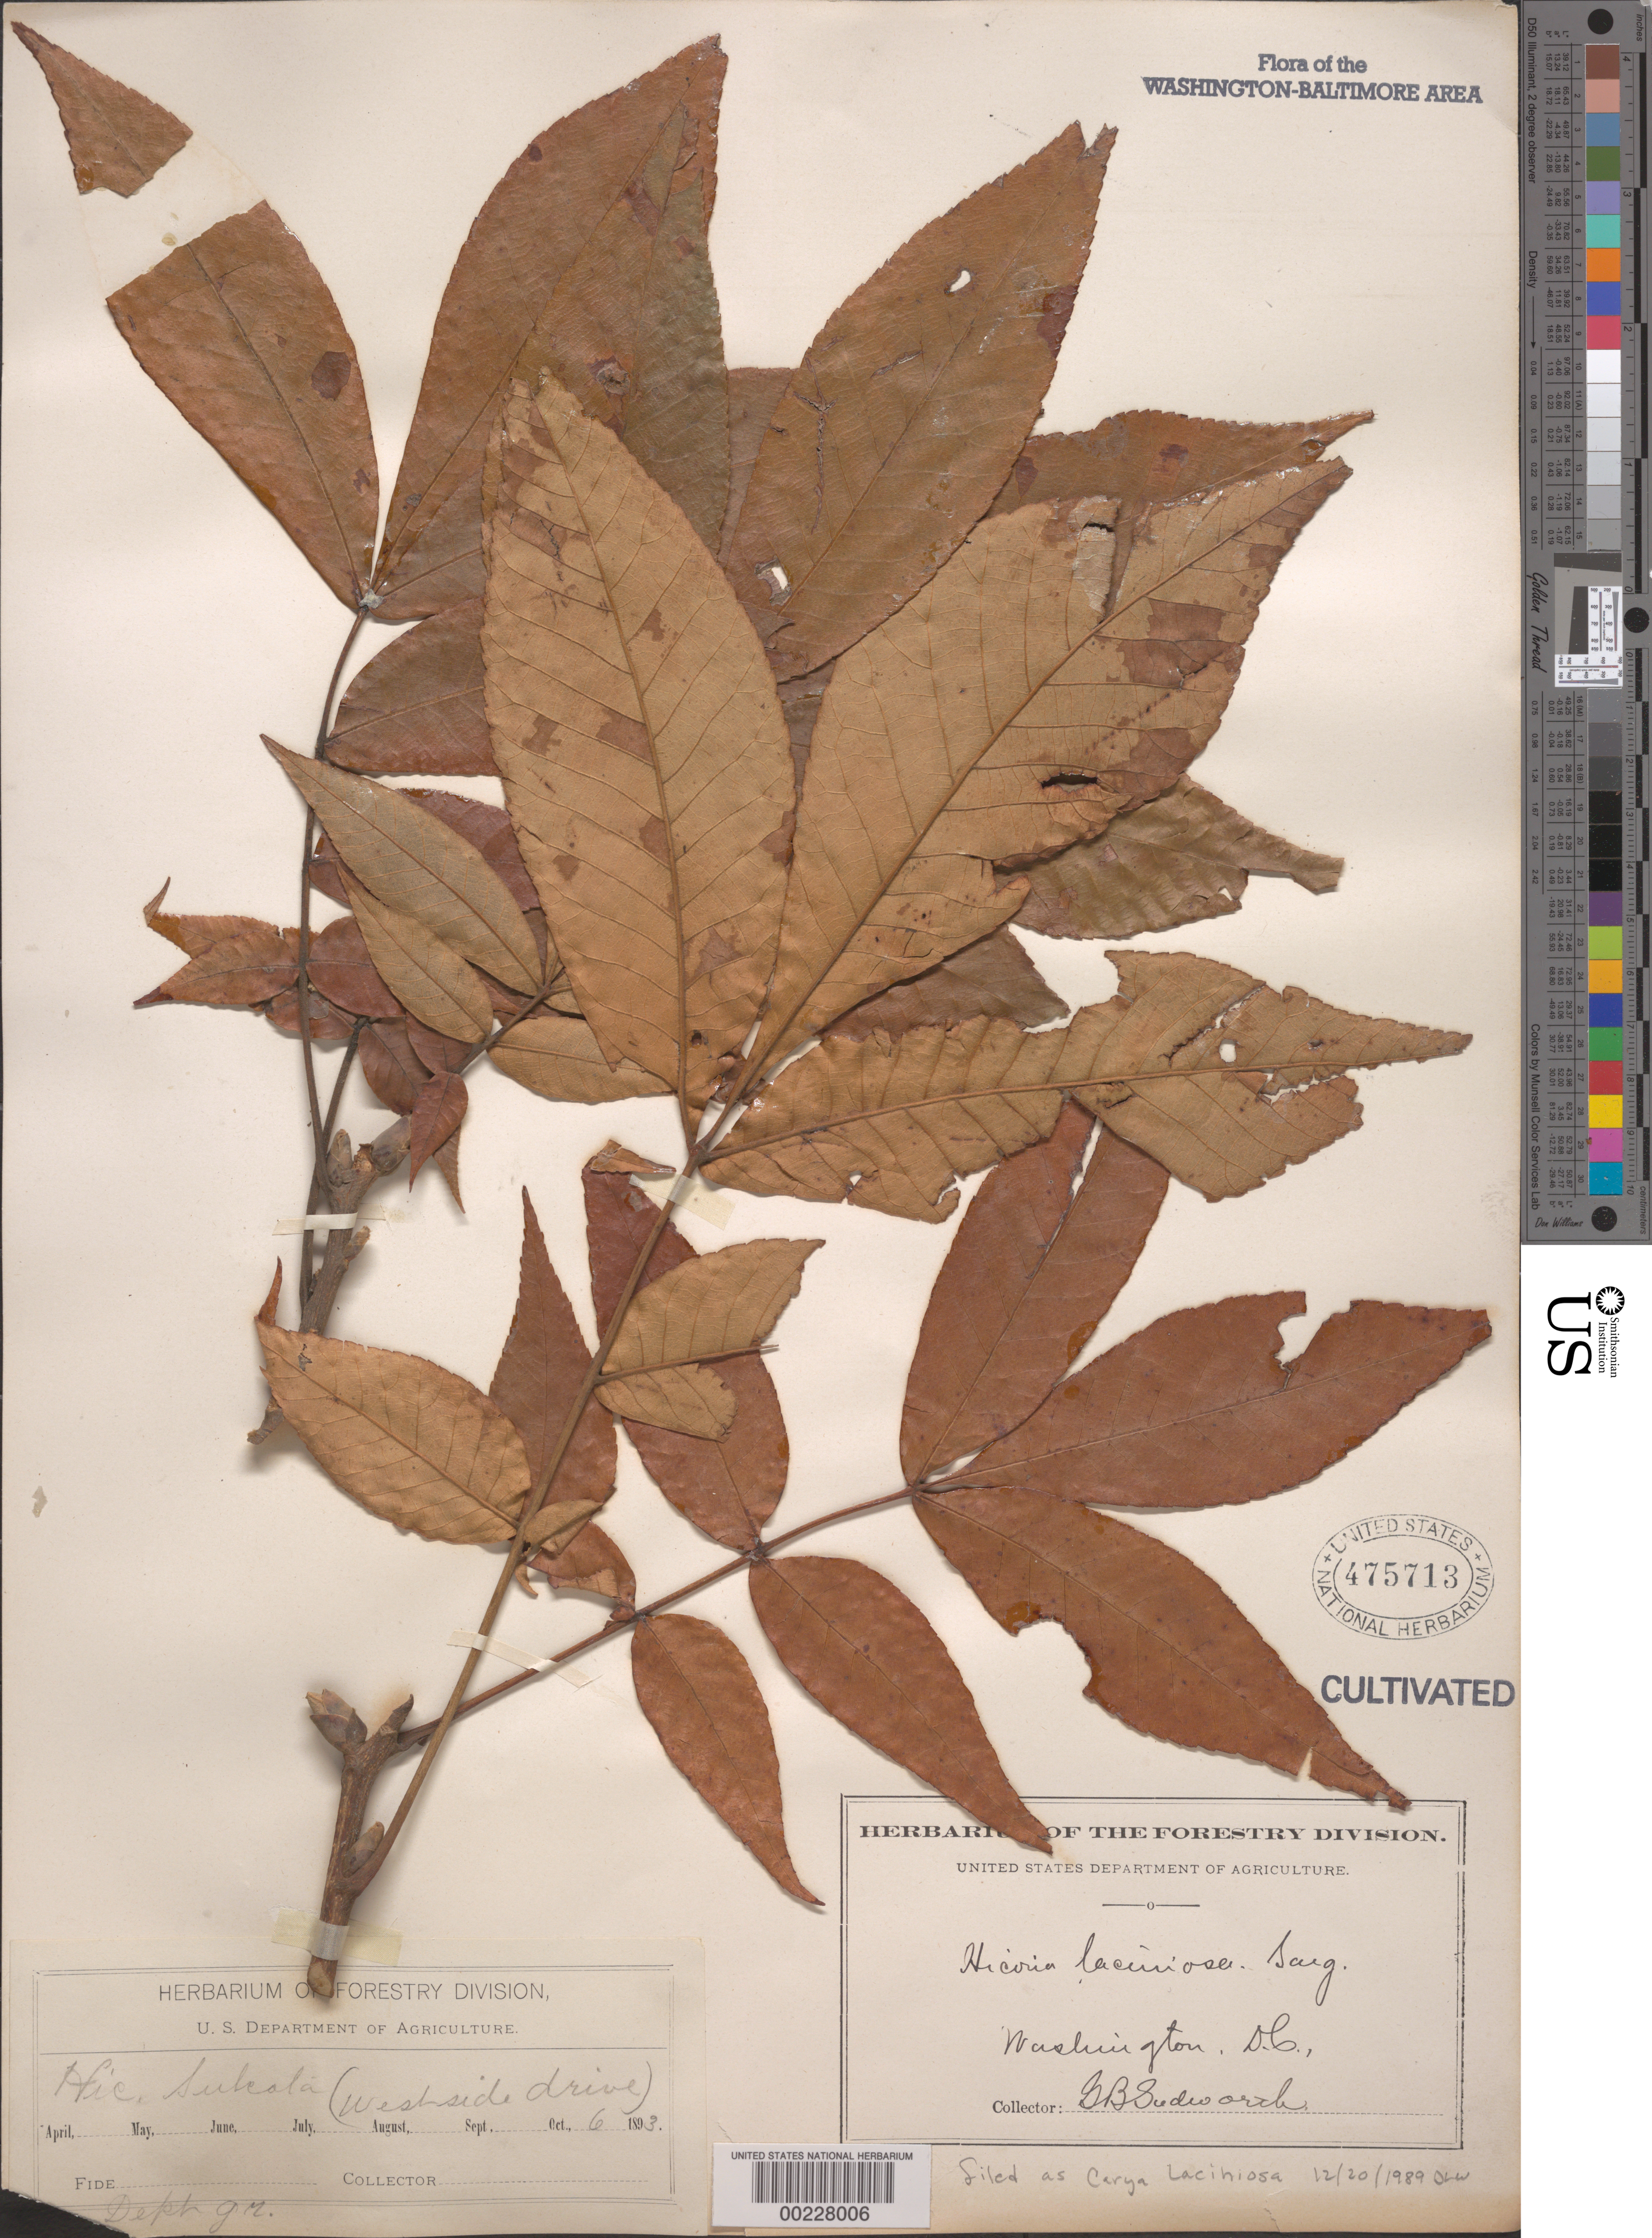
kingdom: Plantae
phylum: Tracheophyta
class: Magnoliopsida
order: Fagales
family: Juglandaceae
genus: Carya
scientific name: Carya laciniosa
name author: (F. Michx.) G. Don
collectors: G. B. Sudworth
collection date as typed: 06 Oct 1893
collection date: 1893-10-06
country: United States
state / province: District of Columbia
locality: Agricultural grounds, W side Drive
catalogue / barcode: US 475713